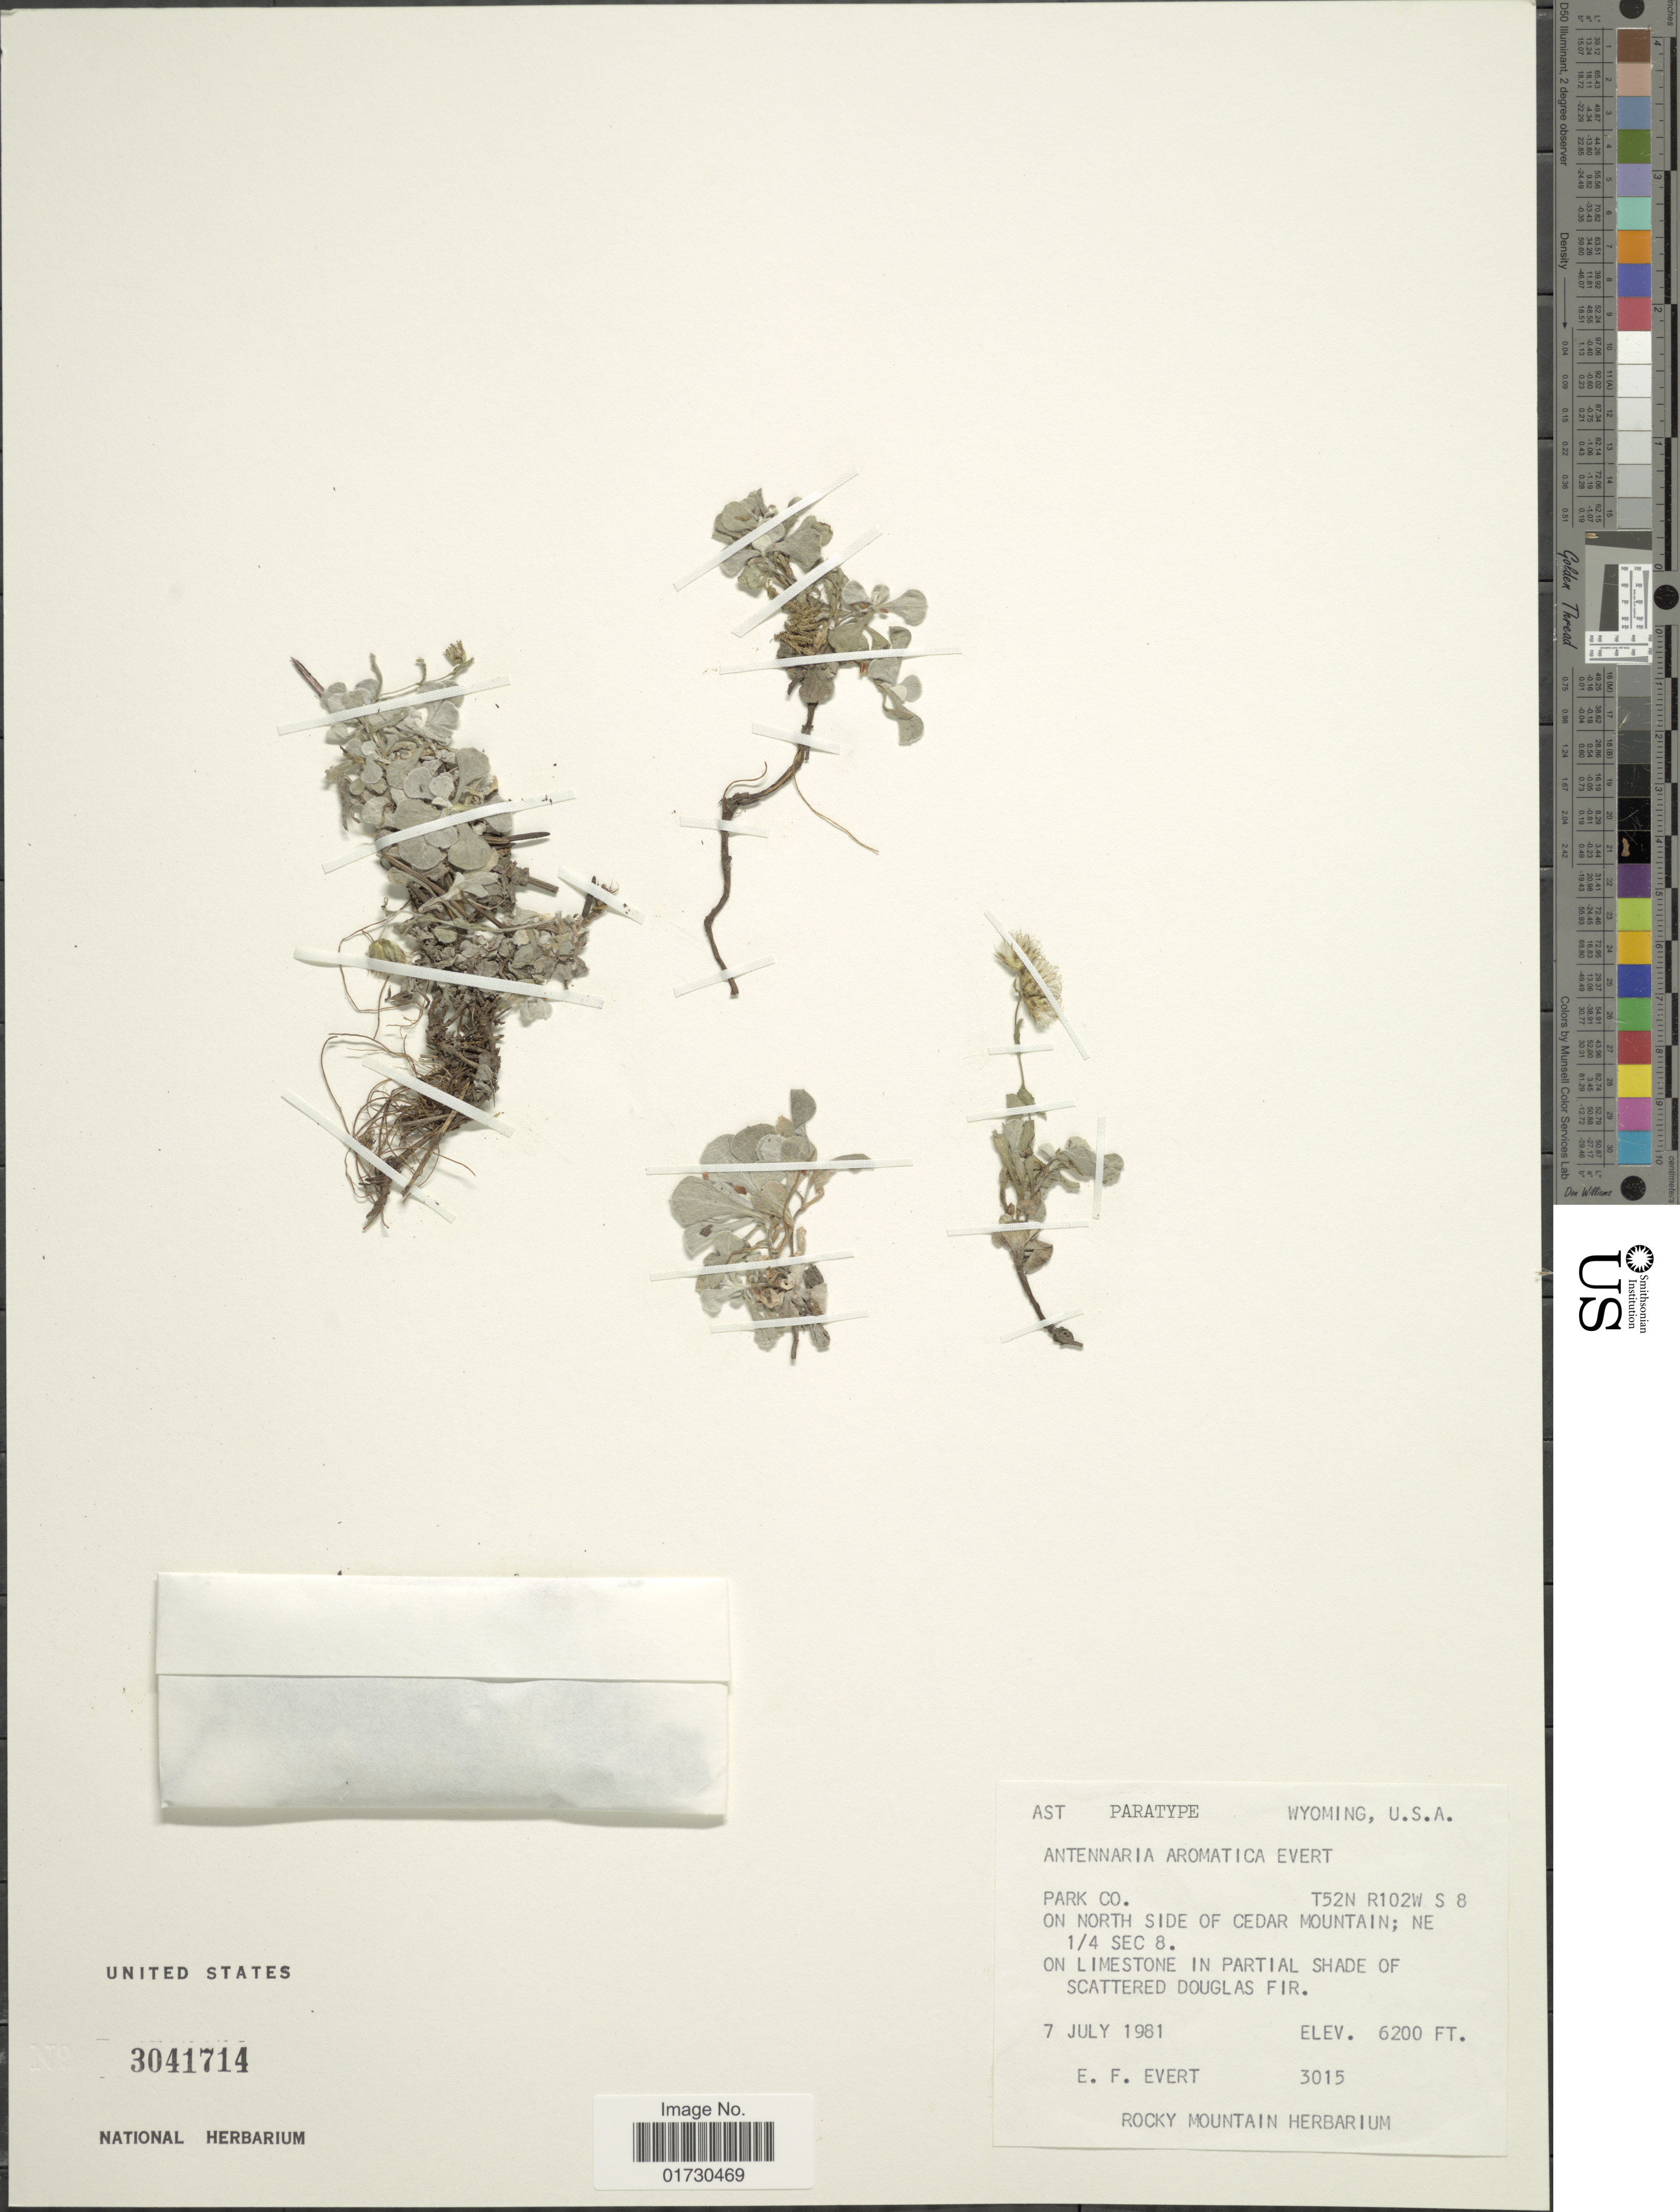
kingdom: Plantae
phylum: Tracheophyta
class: Magnoliopsida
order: Asterales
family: Asteraceae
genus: Antennaria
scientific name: Antennaria aromatica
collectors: E. Evert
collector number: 3015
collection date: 1981-07-07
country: United States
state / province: Wyoming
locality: Park Co., On North side of Cedar Mountain; NE 1/4 Sec. 8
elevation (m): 1890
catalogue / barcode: US 3041714